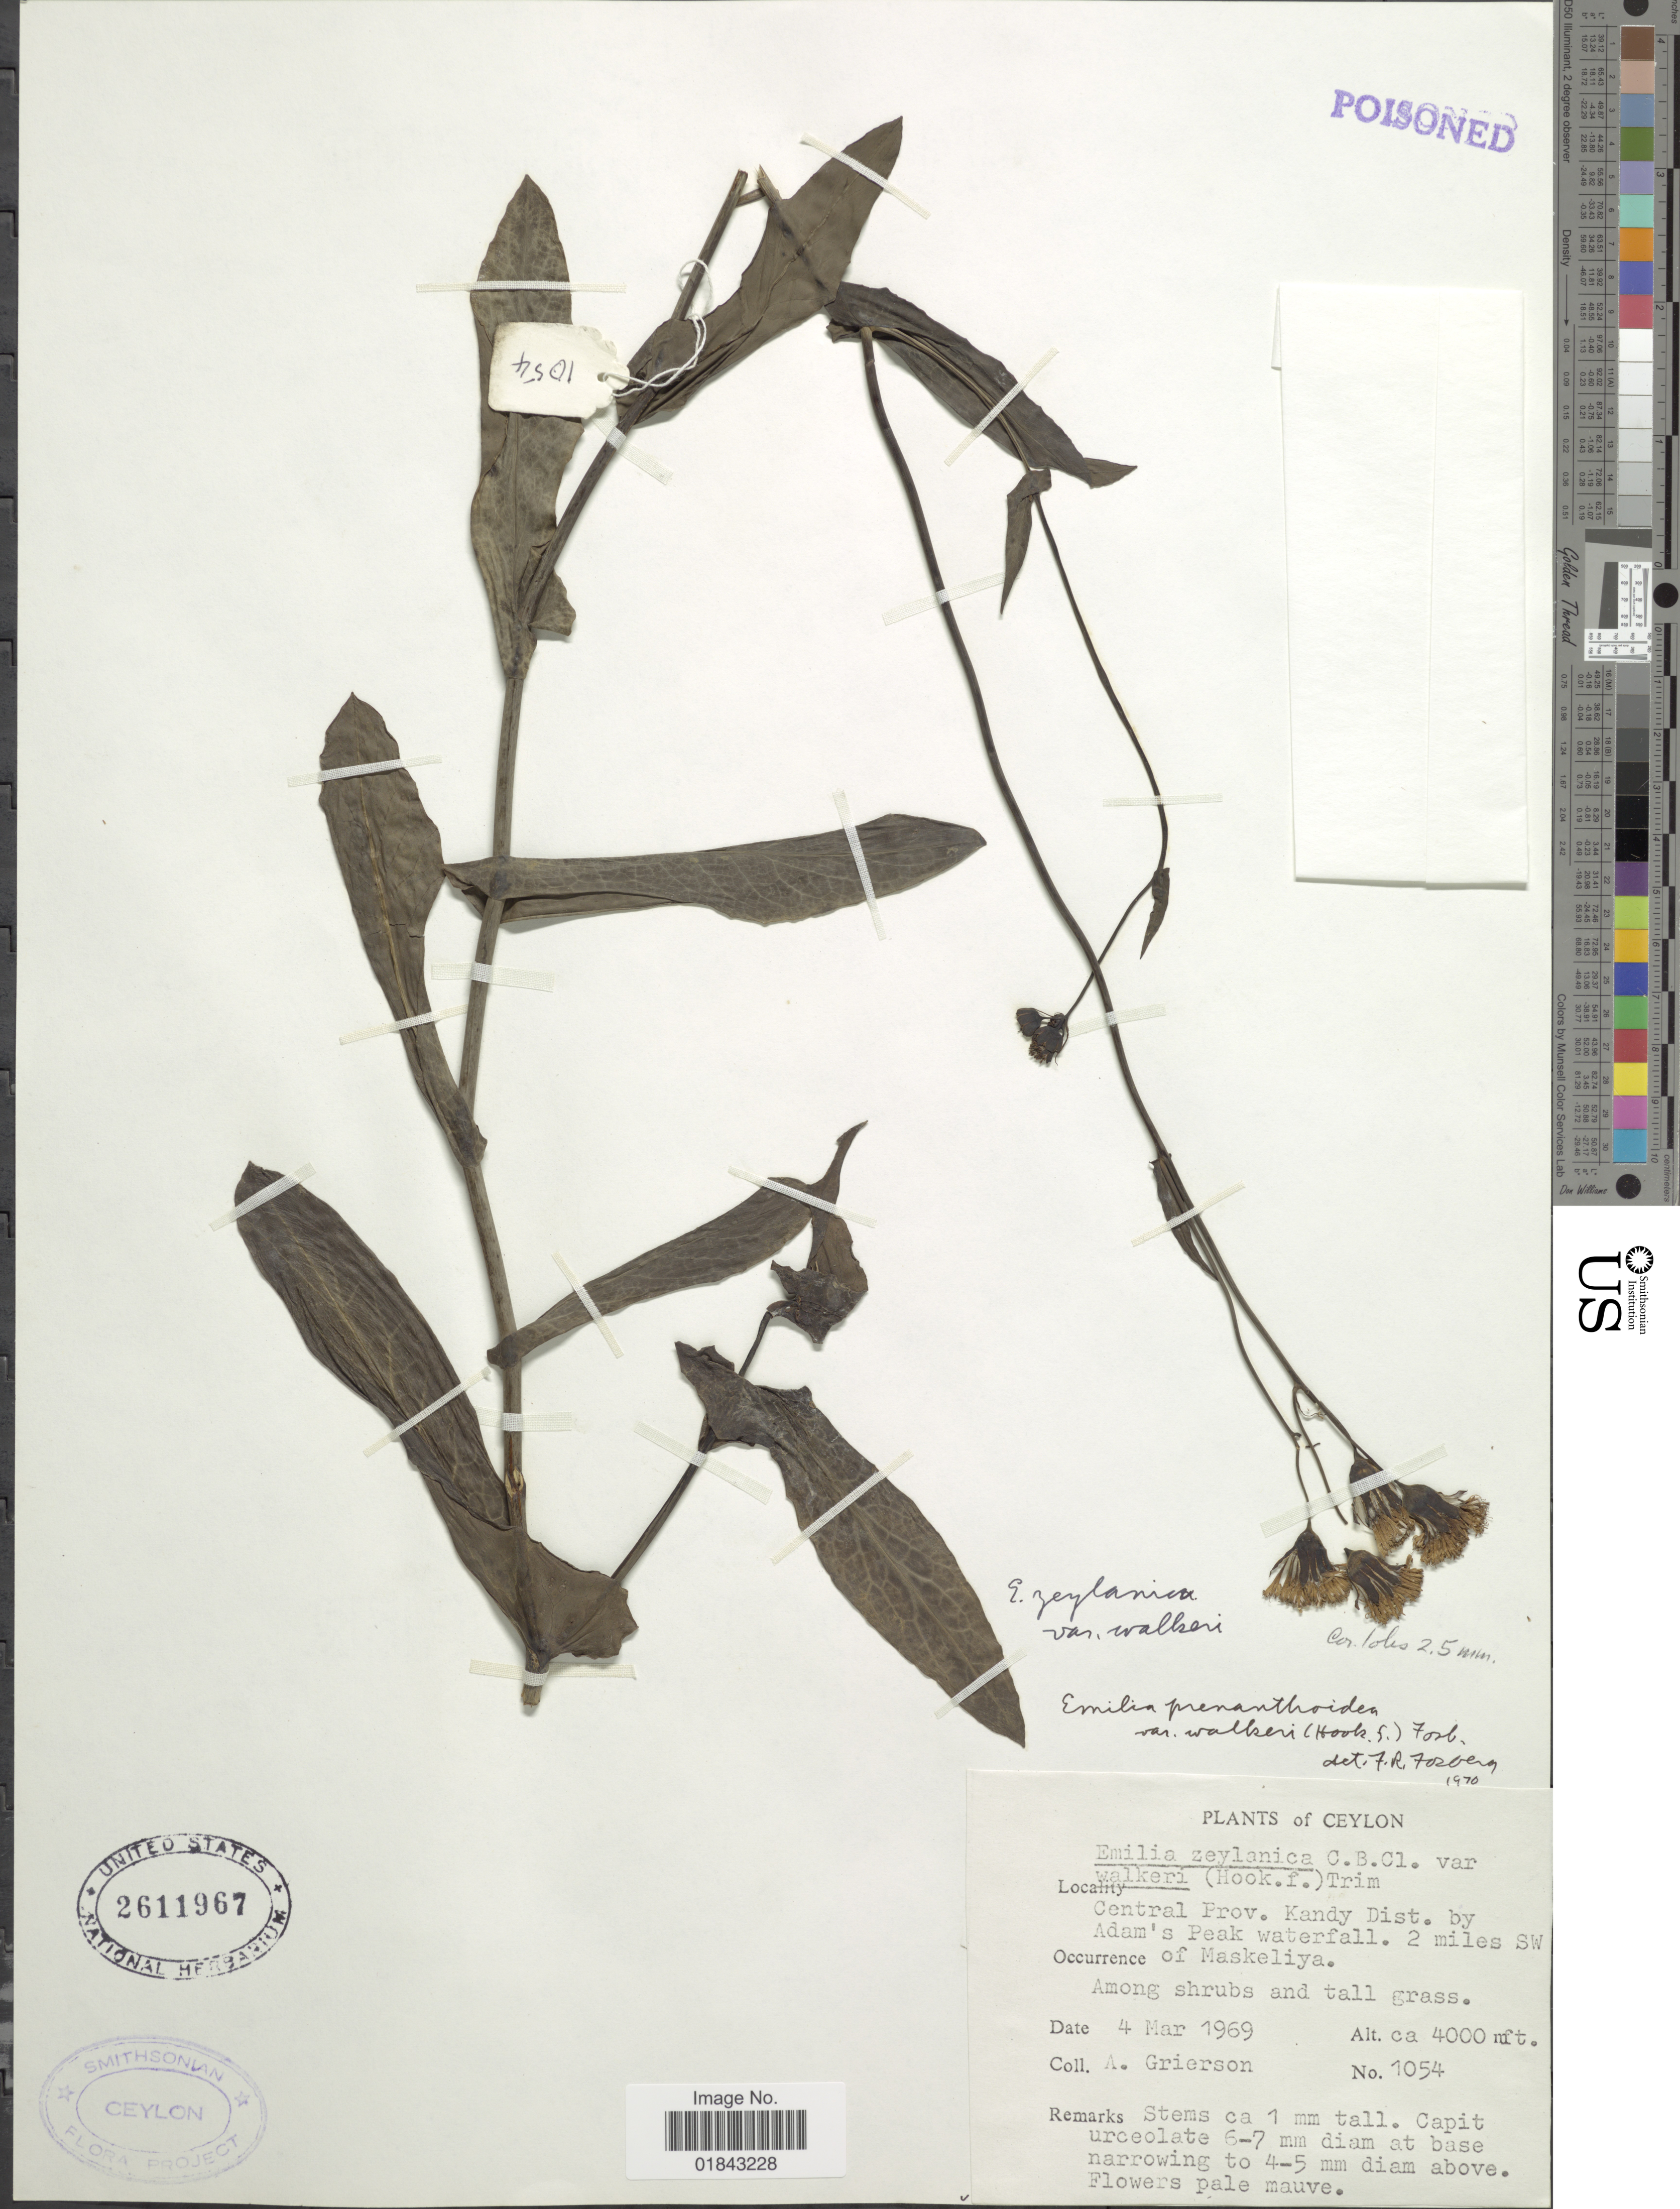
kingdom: Plantae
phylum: Tracheophyta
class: Magnoliopsida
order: Asterales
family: Asteraceae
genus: Emilia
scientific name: Emilia zeylanica var. walkeri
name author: (Hook. f.) Trimen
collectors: A. Grierson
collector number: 1054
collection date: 1969-03-04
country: Sri Lanka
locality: Ceylon, Central Prov. Kandy Dist., by Adam's Peak waterfall, 2 miles SW of Maskeliya, among shrubs and tall grass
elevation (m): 1219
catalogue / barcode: US 2611967